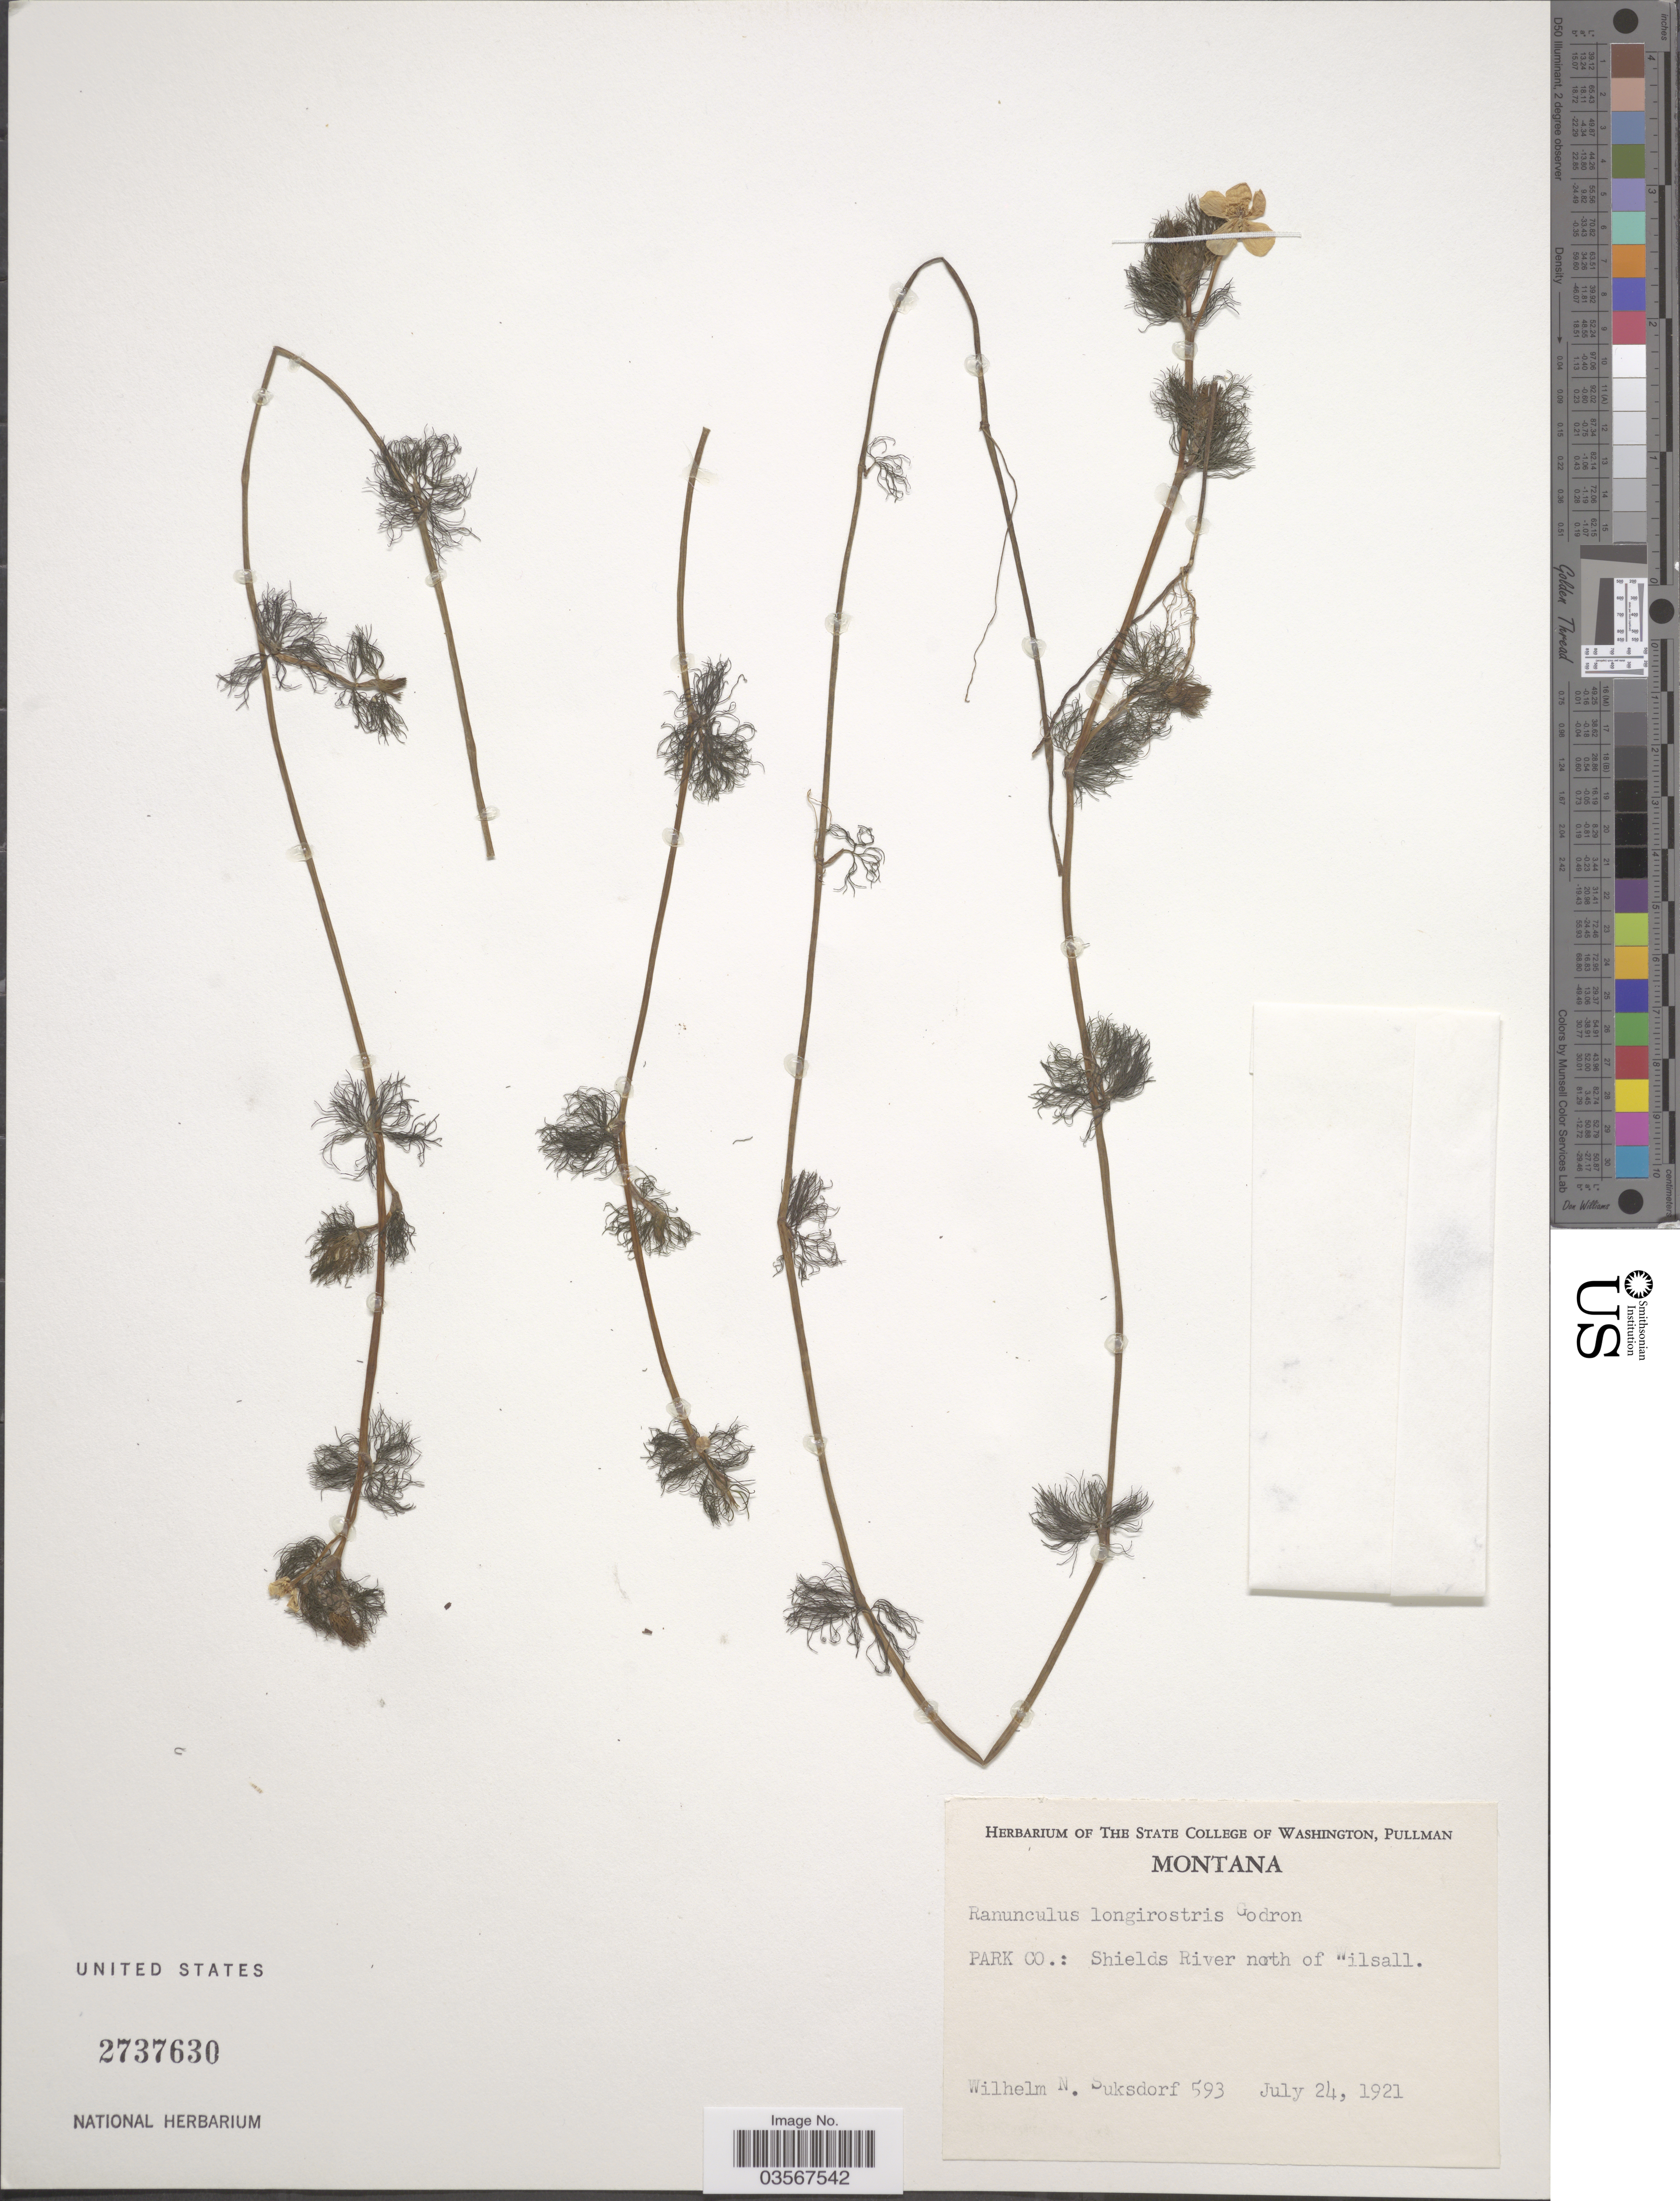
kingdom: Plantae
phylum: Tracheophyta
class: Magnoliopsida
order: Ranunculales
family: Ranunculaceae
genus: Ranunculus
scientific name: Ranunculus longirostris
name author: Godr.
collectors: W. N. Suksdorf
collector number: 593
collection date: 1921-07-24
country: United States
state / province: Montana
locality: Park Co.: Shields River north of Wilsall.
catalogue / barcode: US 2737630